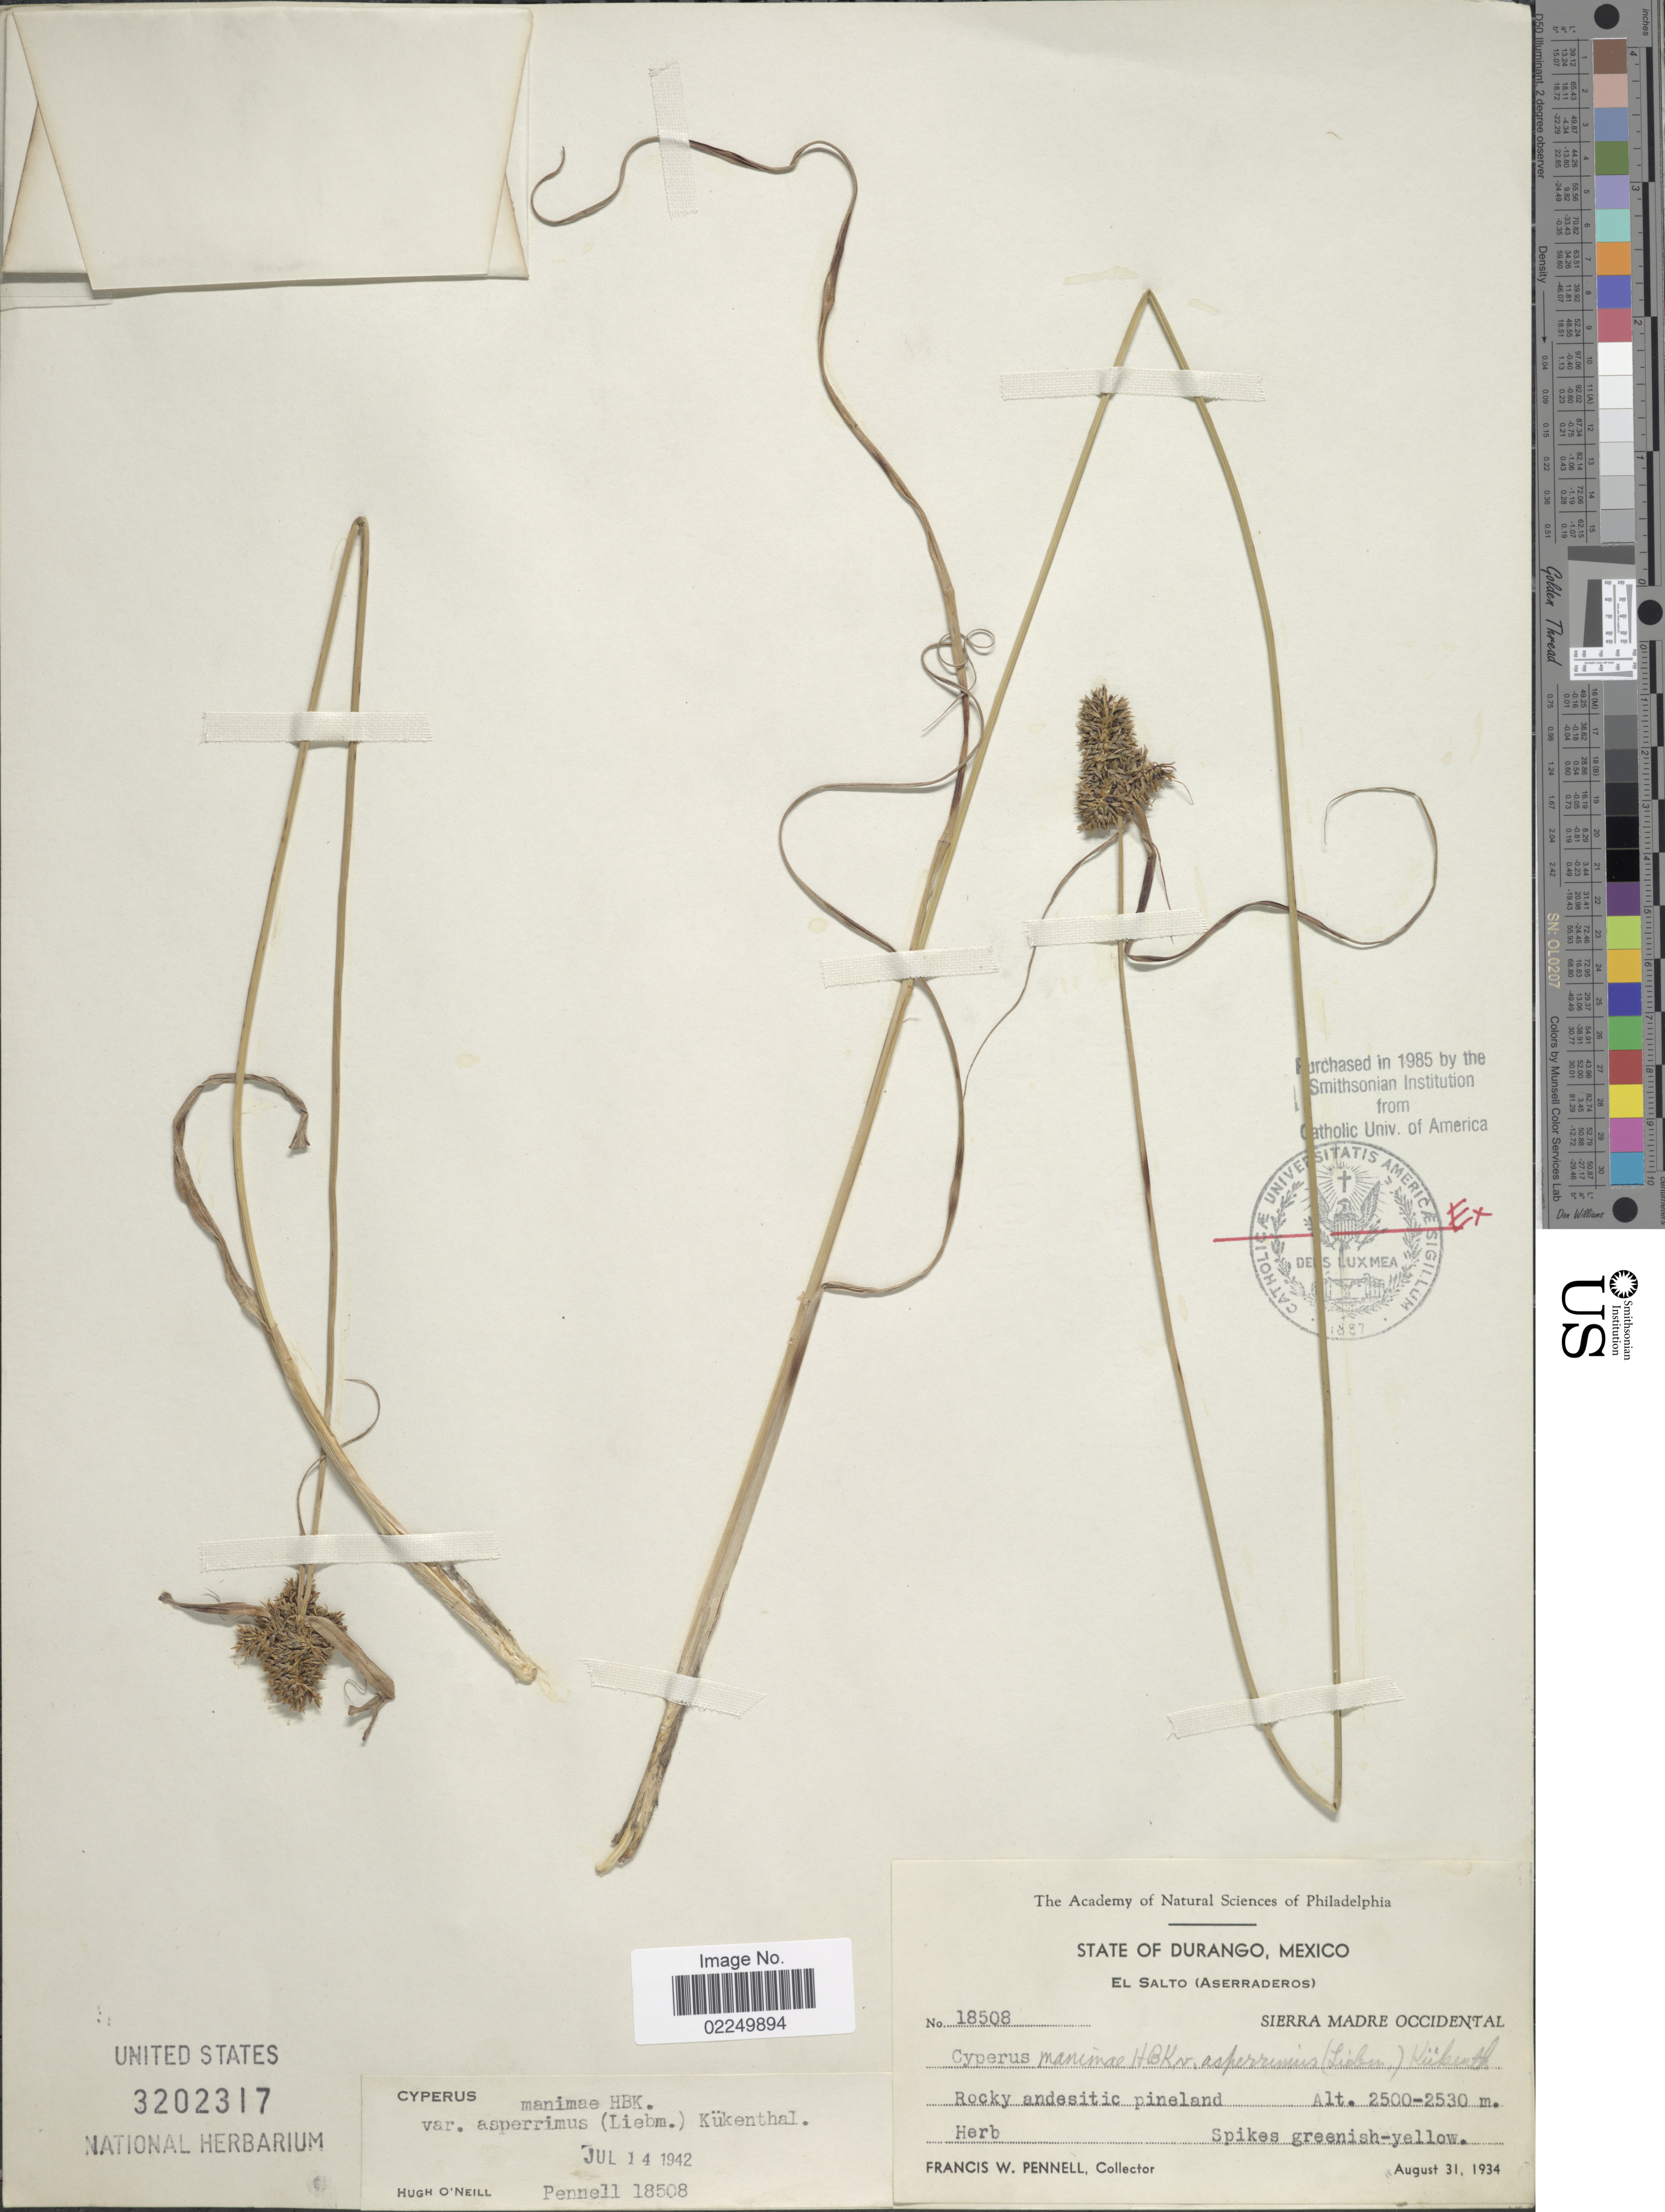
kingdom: Plantae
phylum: Tracheophyta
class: Liliopsida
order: Poales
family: Cyperaceae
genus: Cyperus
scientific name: Cyperus manimae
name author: Kunth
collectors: F. W. Pennell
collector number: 18508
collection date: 1934-08-31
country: Mexico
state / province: Durango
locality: El Salto (Aserraderos), Sierra Madre Occidental, rocky andesitic pineland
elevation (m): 2500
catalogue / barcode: US 3202317